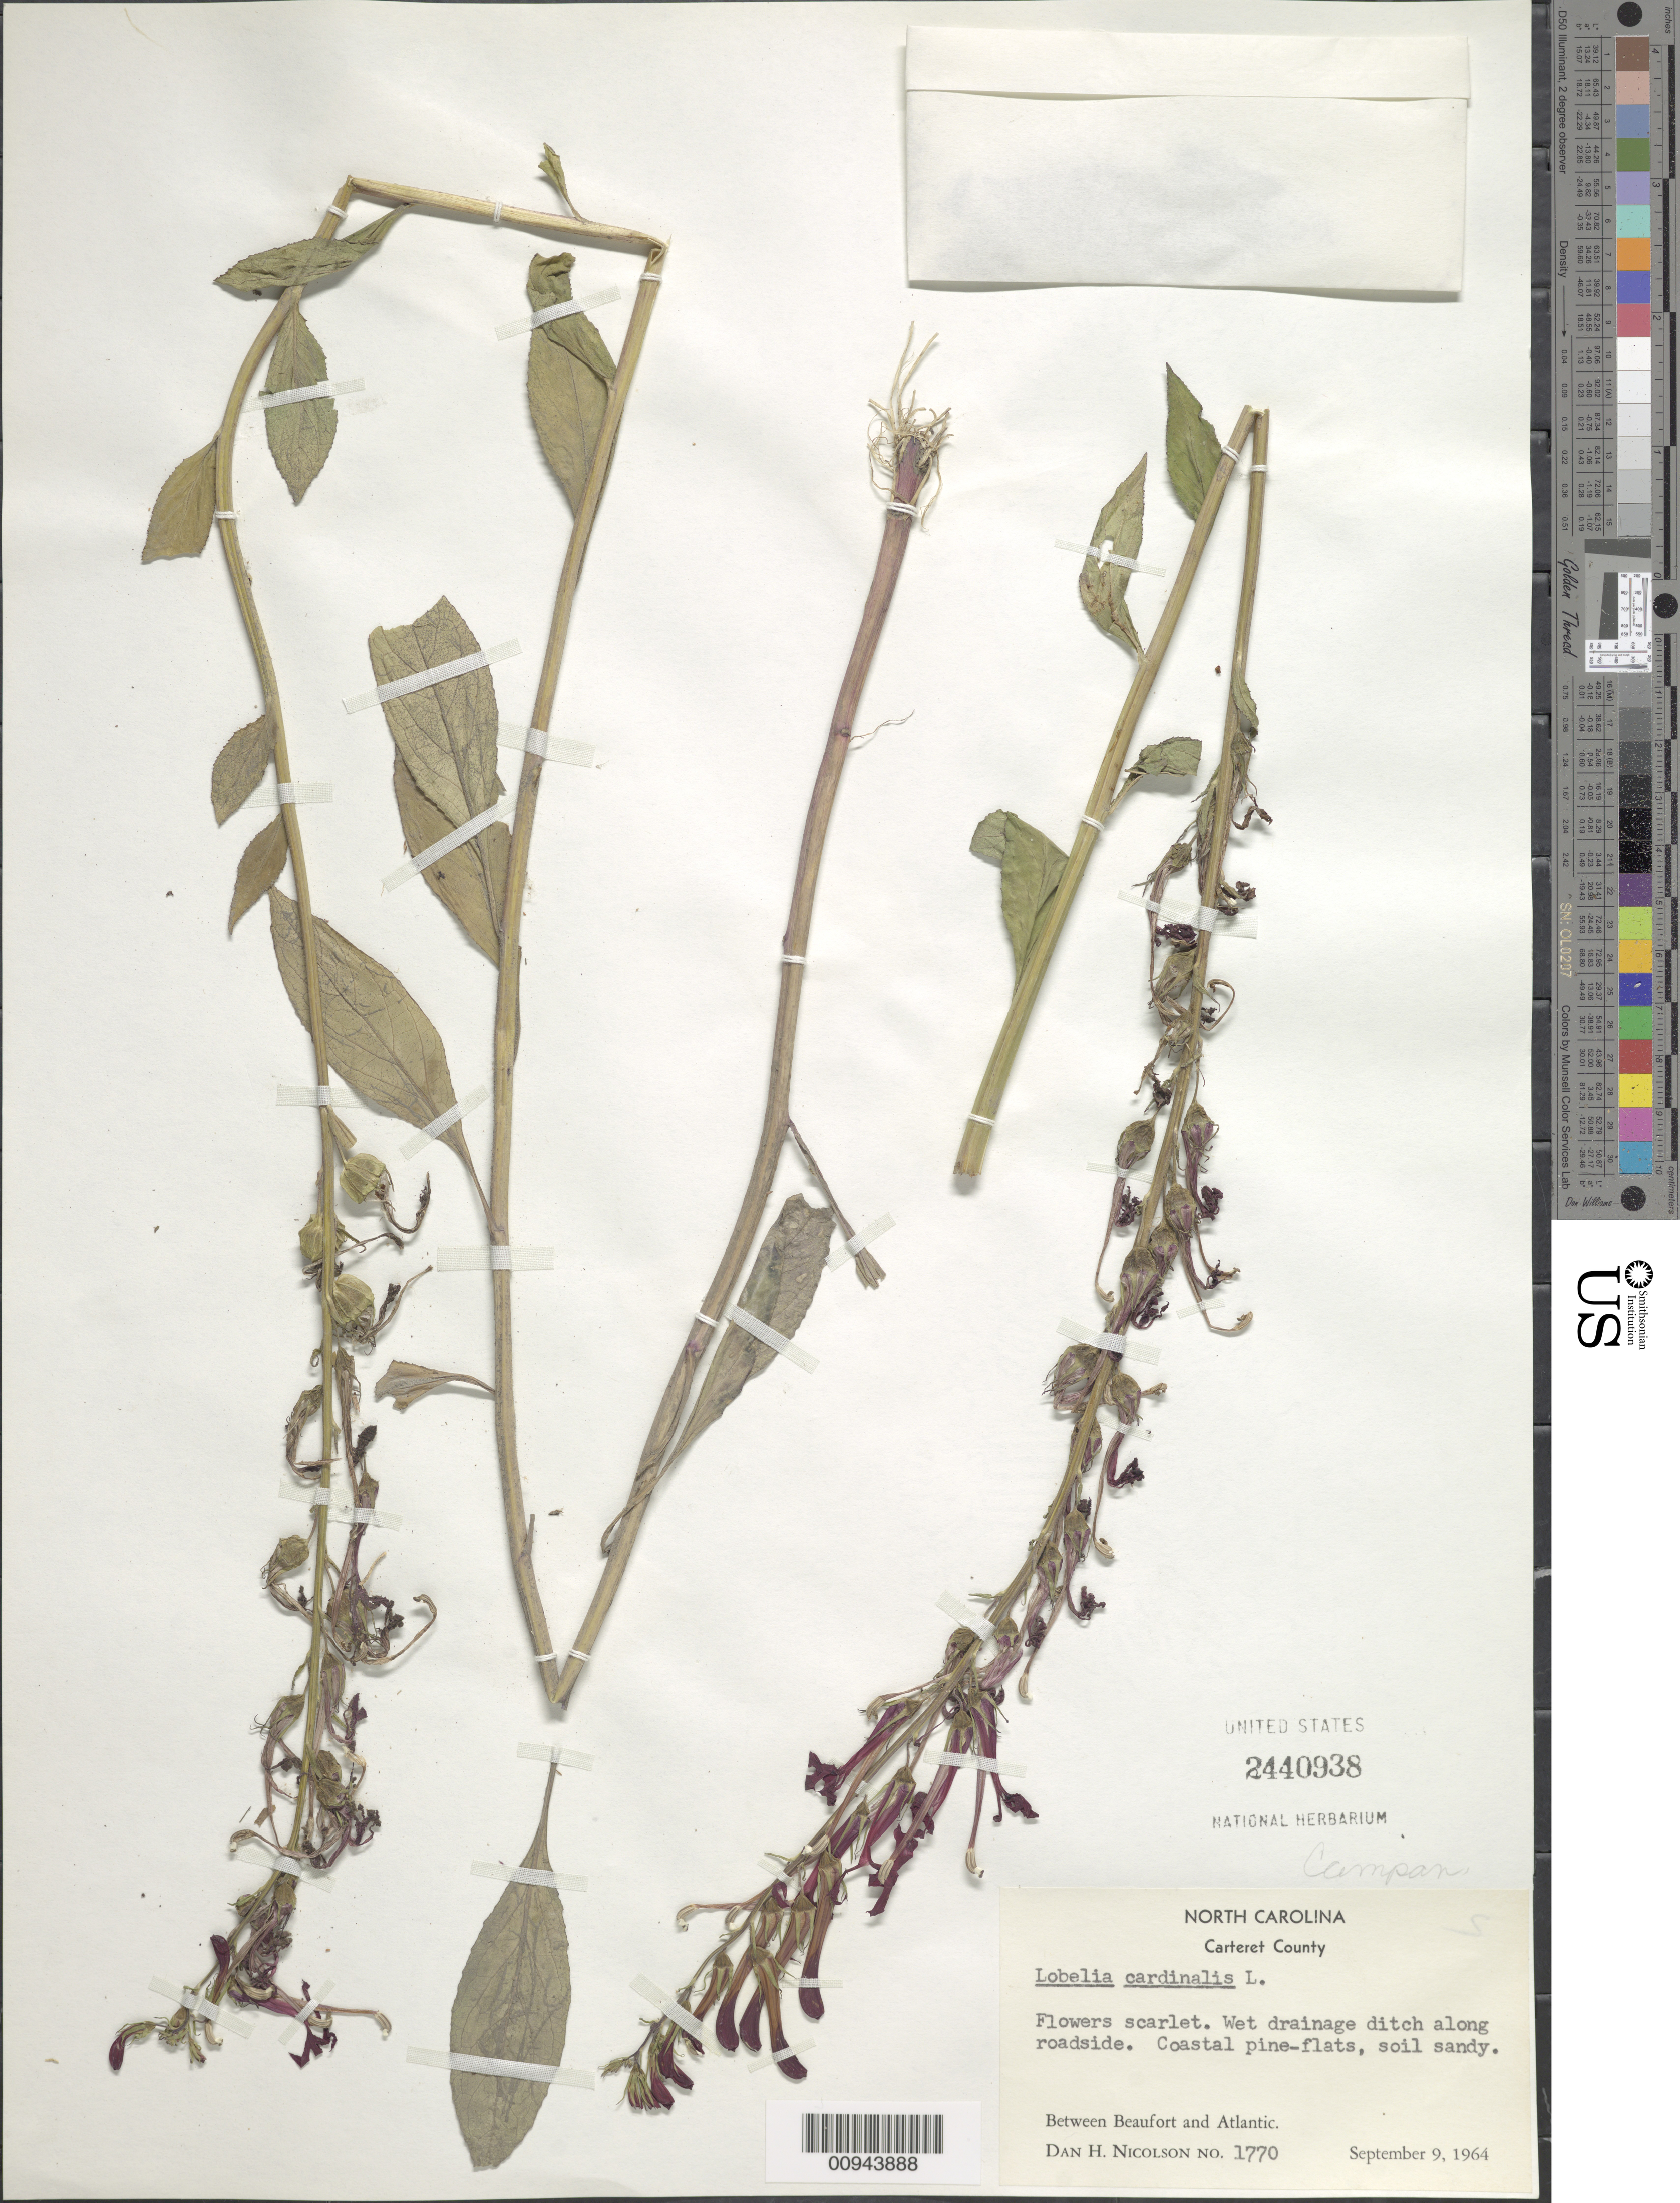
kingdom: Plantae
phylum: Tracheophyta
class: Magnoliopsida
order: Asterales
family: Campanulaceae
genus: Lobelia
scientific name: Lobelia cardinalis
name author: L.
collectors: D. H. Nicolson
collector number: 1770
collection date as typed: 09 Sep 1964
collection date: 1964-09-09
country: United States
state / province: North Carolina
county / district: Carteret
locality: Between beaufort and atlantic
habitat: wet drainage ditch along roadside; coastal pine-flats, soil sandy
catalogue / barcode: US 2440938